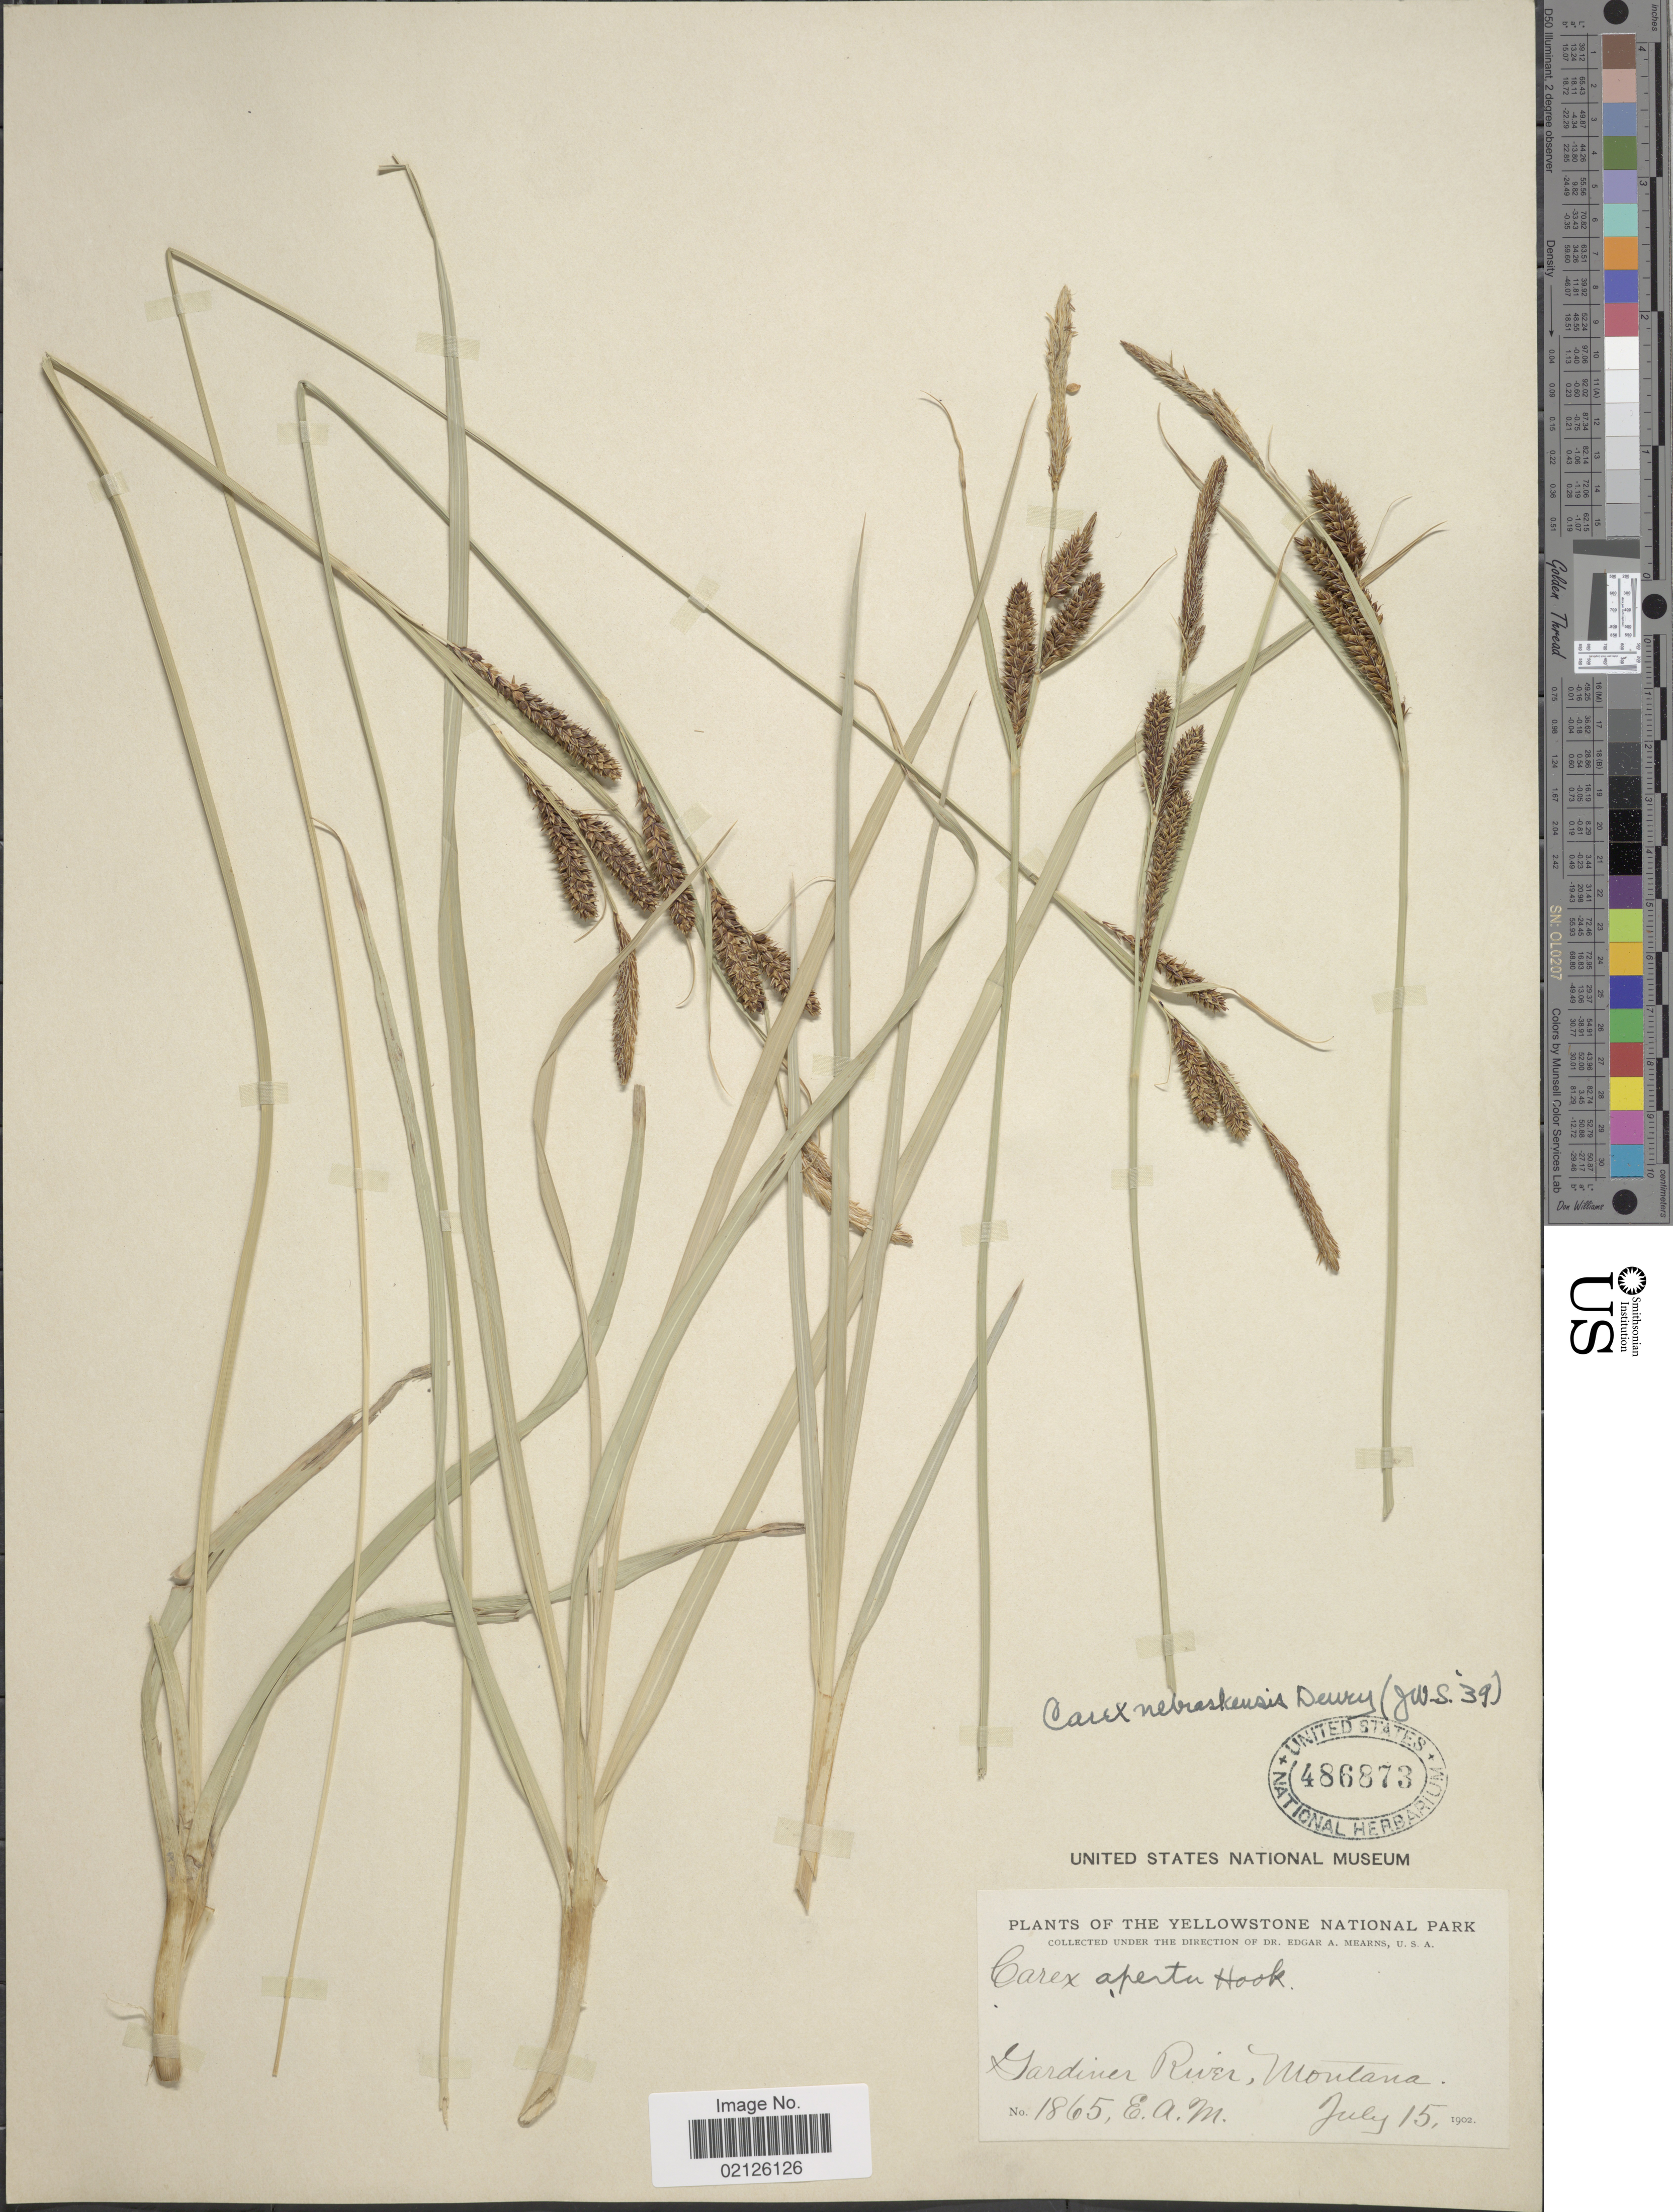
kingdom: Plantae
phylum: Tracheophyta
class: Liliopsida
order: Poales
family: Cyperaceae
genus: Carex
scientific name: Carex nebrascensis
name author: Dewey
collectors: E. A. Mearns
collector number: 1865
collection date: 1902-07-15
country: United States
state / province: Montana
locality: The Yellowstone National Park, Gardiner River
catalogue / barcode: US 486873